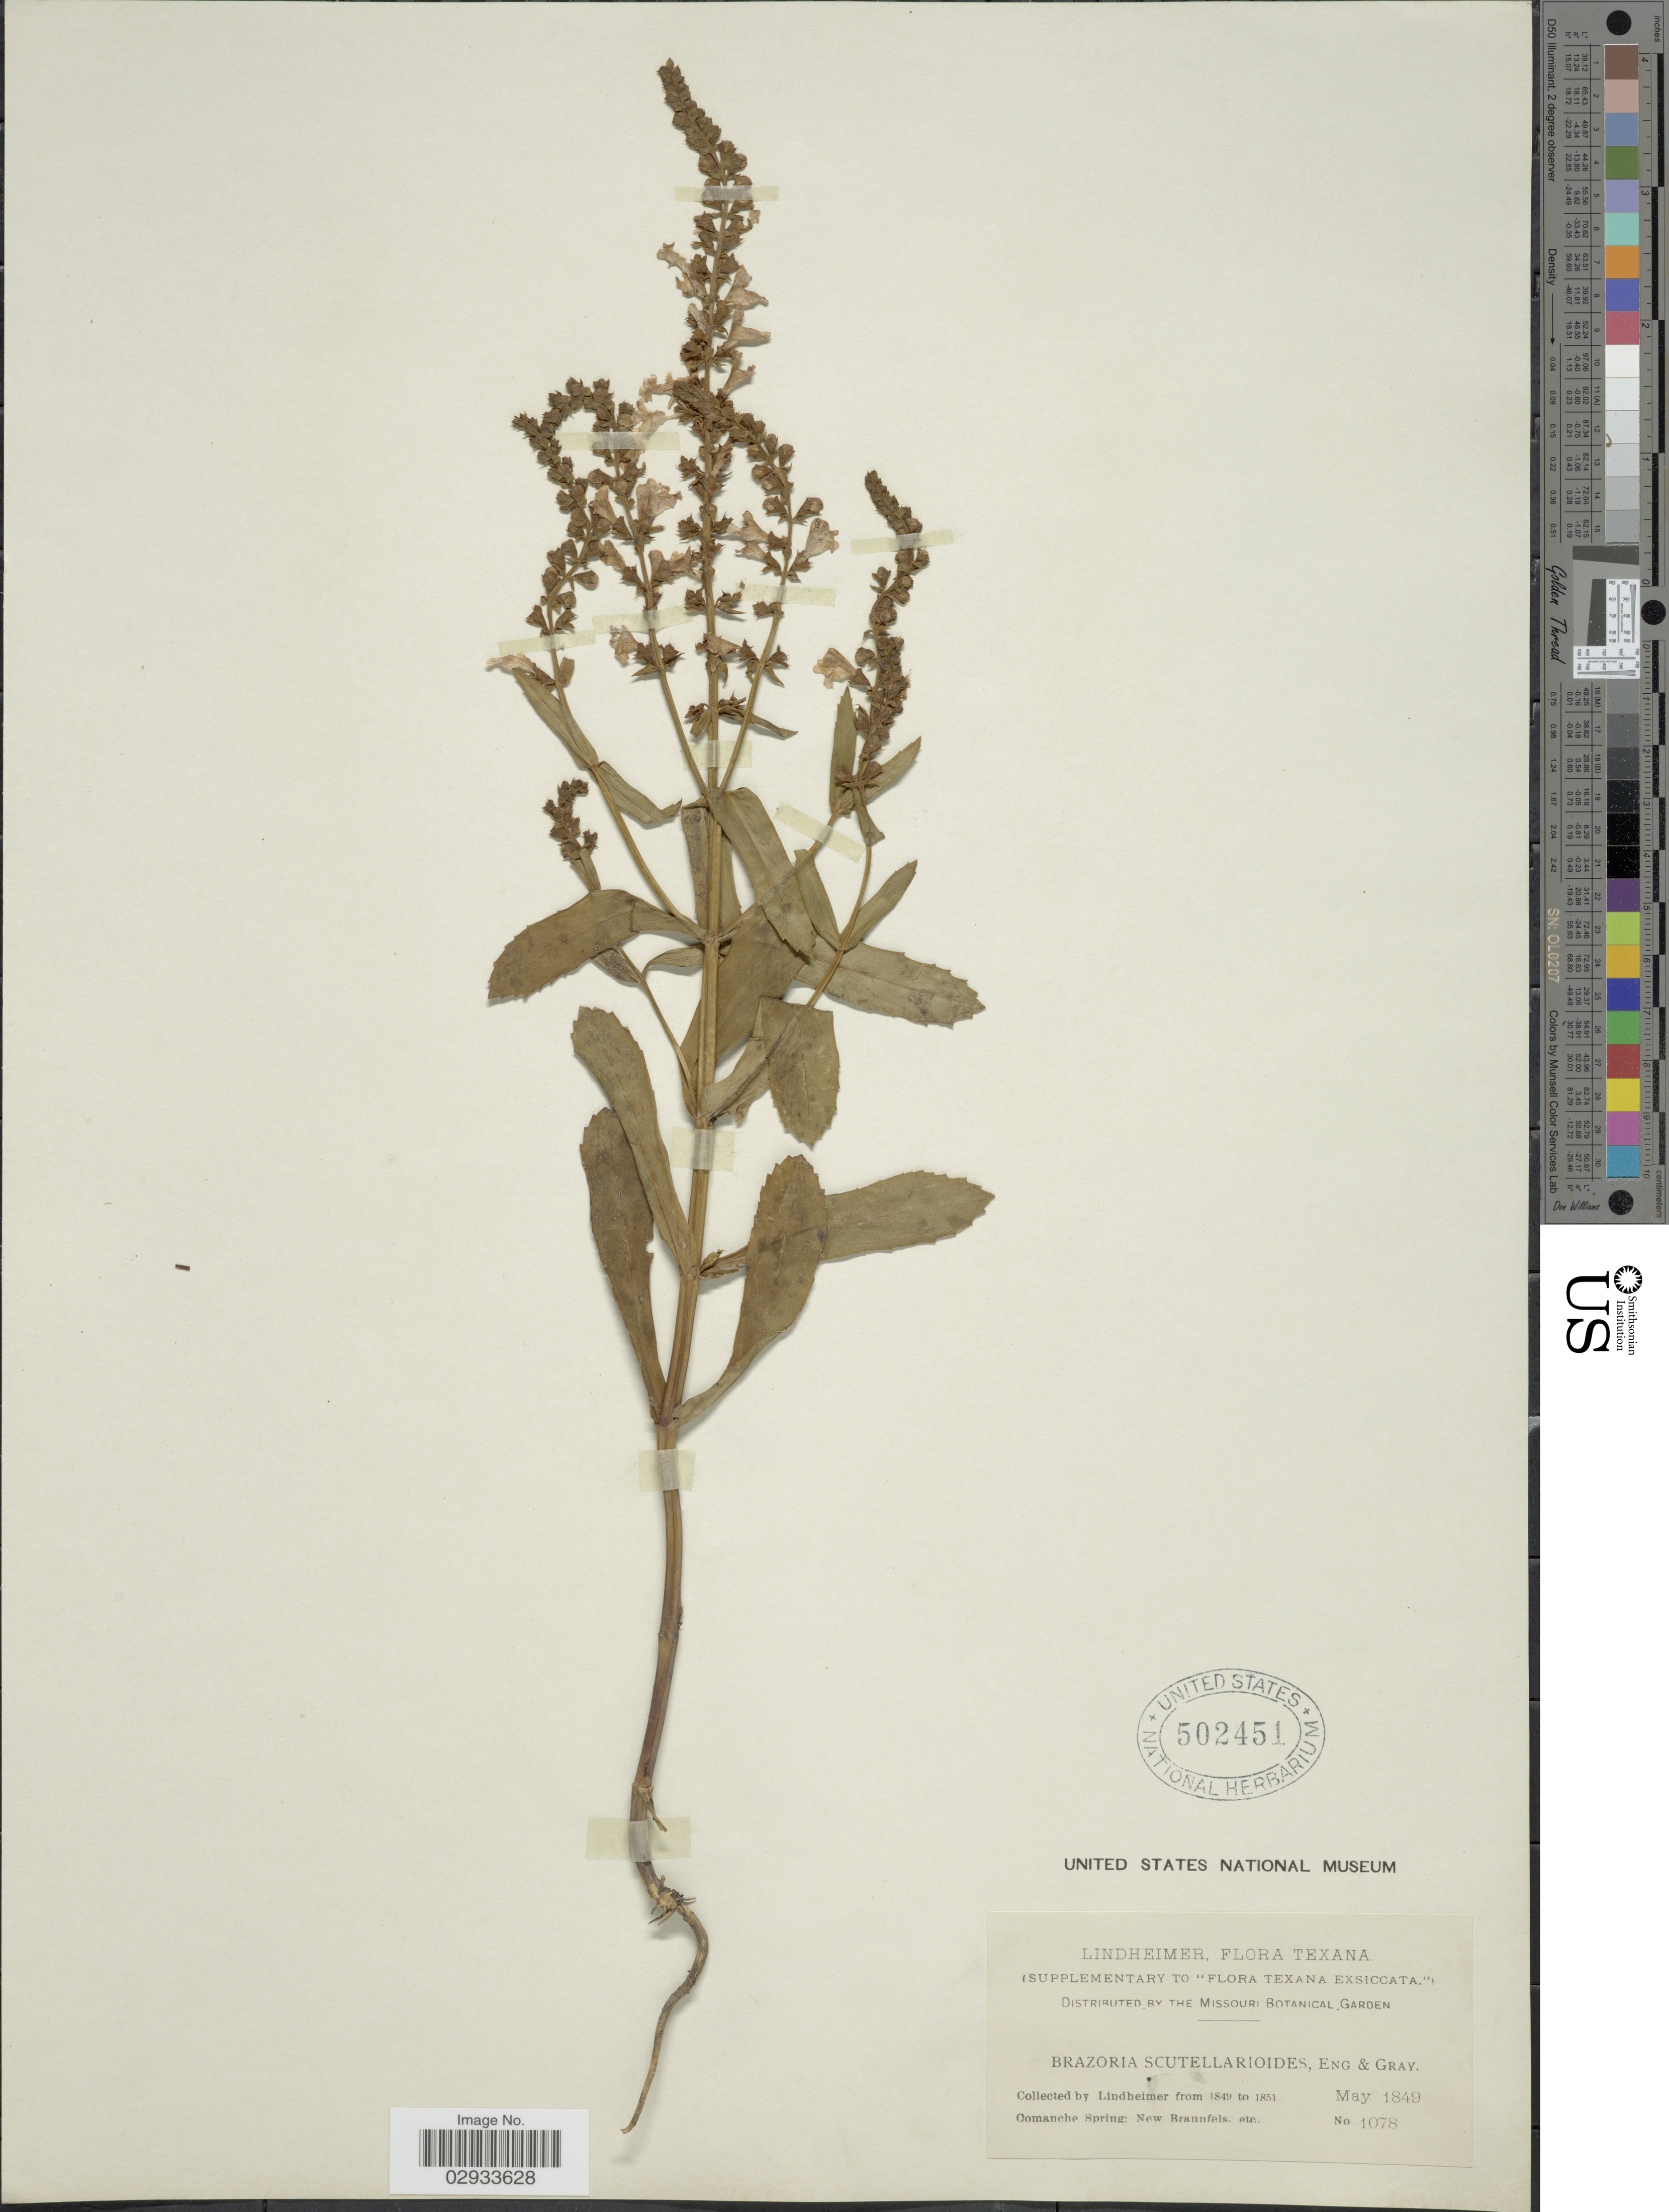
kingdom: Plantae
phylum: Tracheophyta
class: Magnoliopsida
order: Lamiales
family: Lamiaceae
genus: Brazoria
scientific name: Brazoria scutellarioides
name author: Engelm. & A. Gray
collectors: F. Lindheimer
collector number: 1078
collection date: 1849-05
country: United States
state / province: Texas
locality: Comanche Spring: New Braunfels, etc.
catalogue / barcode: US 502451